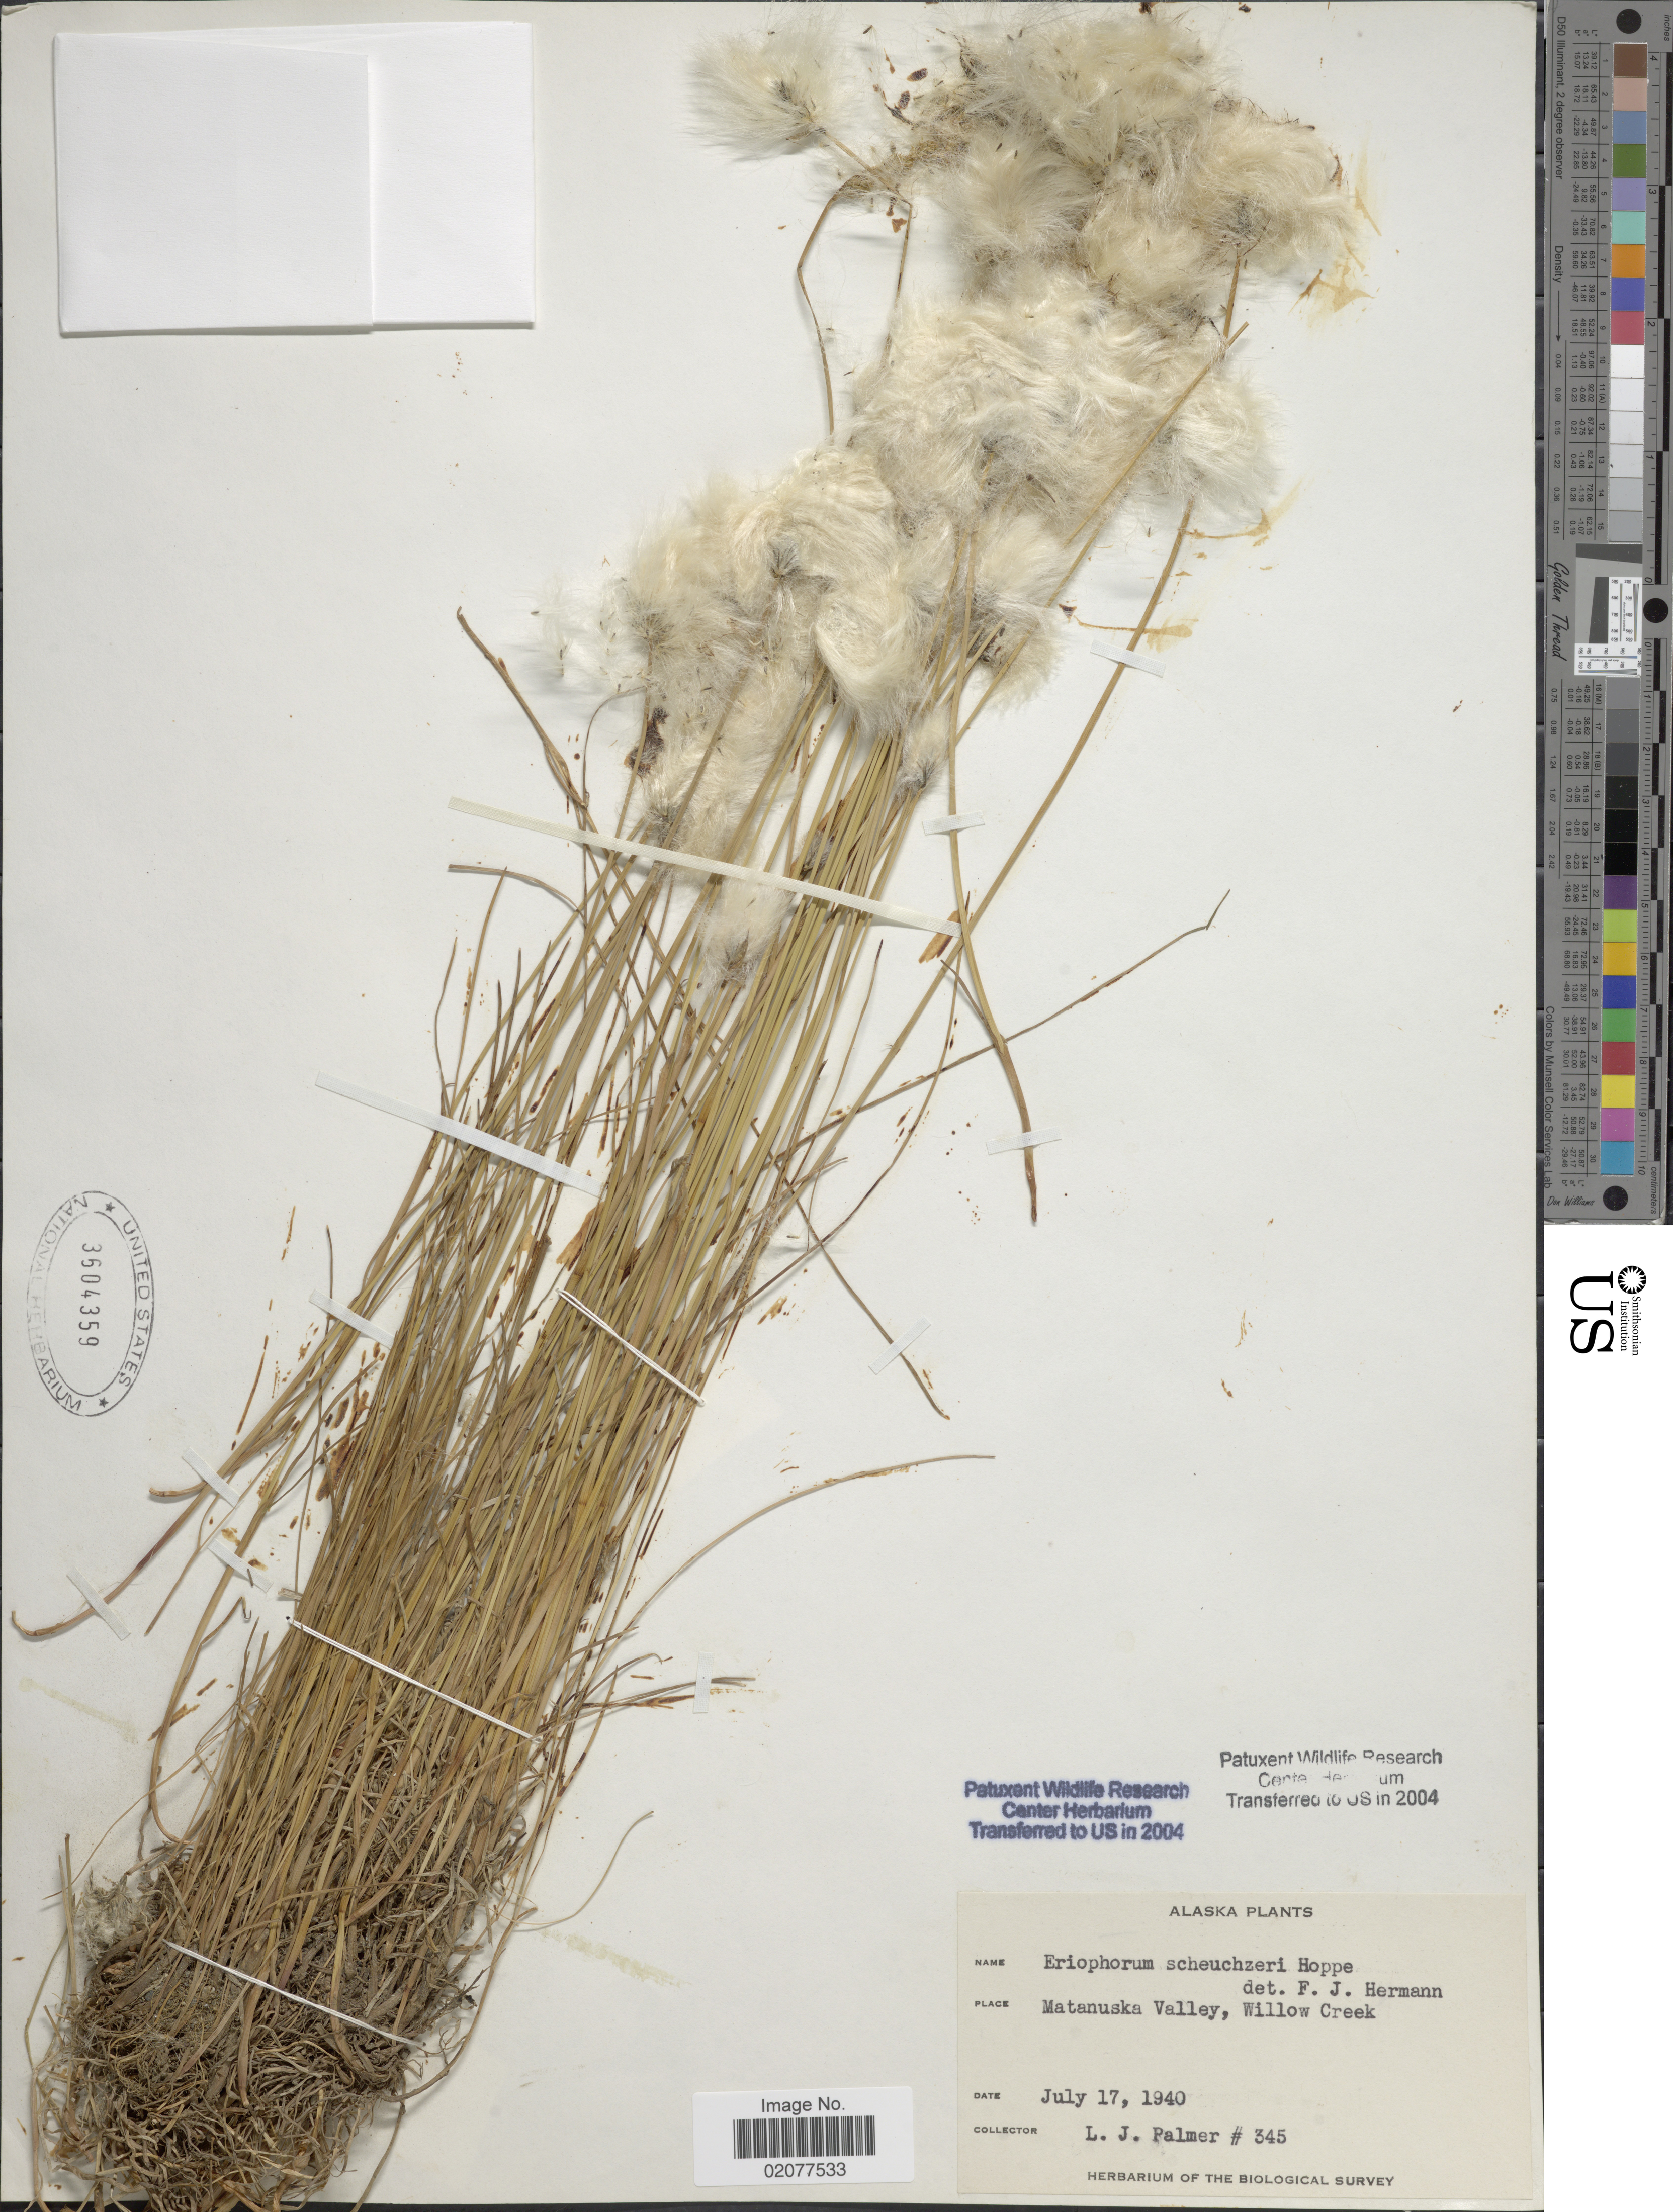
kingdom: Plantae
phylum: Tracheophyta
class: Liliopsida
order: Poales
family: Cyperaceae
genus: Eriophorum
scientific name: Eriophorum scheuchzeri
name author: Hoppe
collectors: L. J. Palmer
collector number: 345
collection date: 1940-07-17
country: United States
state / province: Alaska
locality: Alaska. Matansuka Valley Willow Creek.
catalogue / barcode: US 3604359